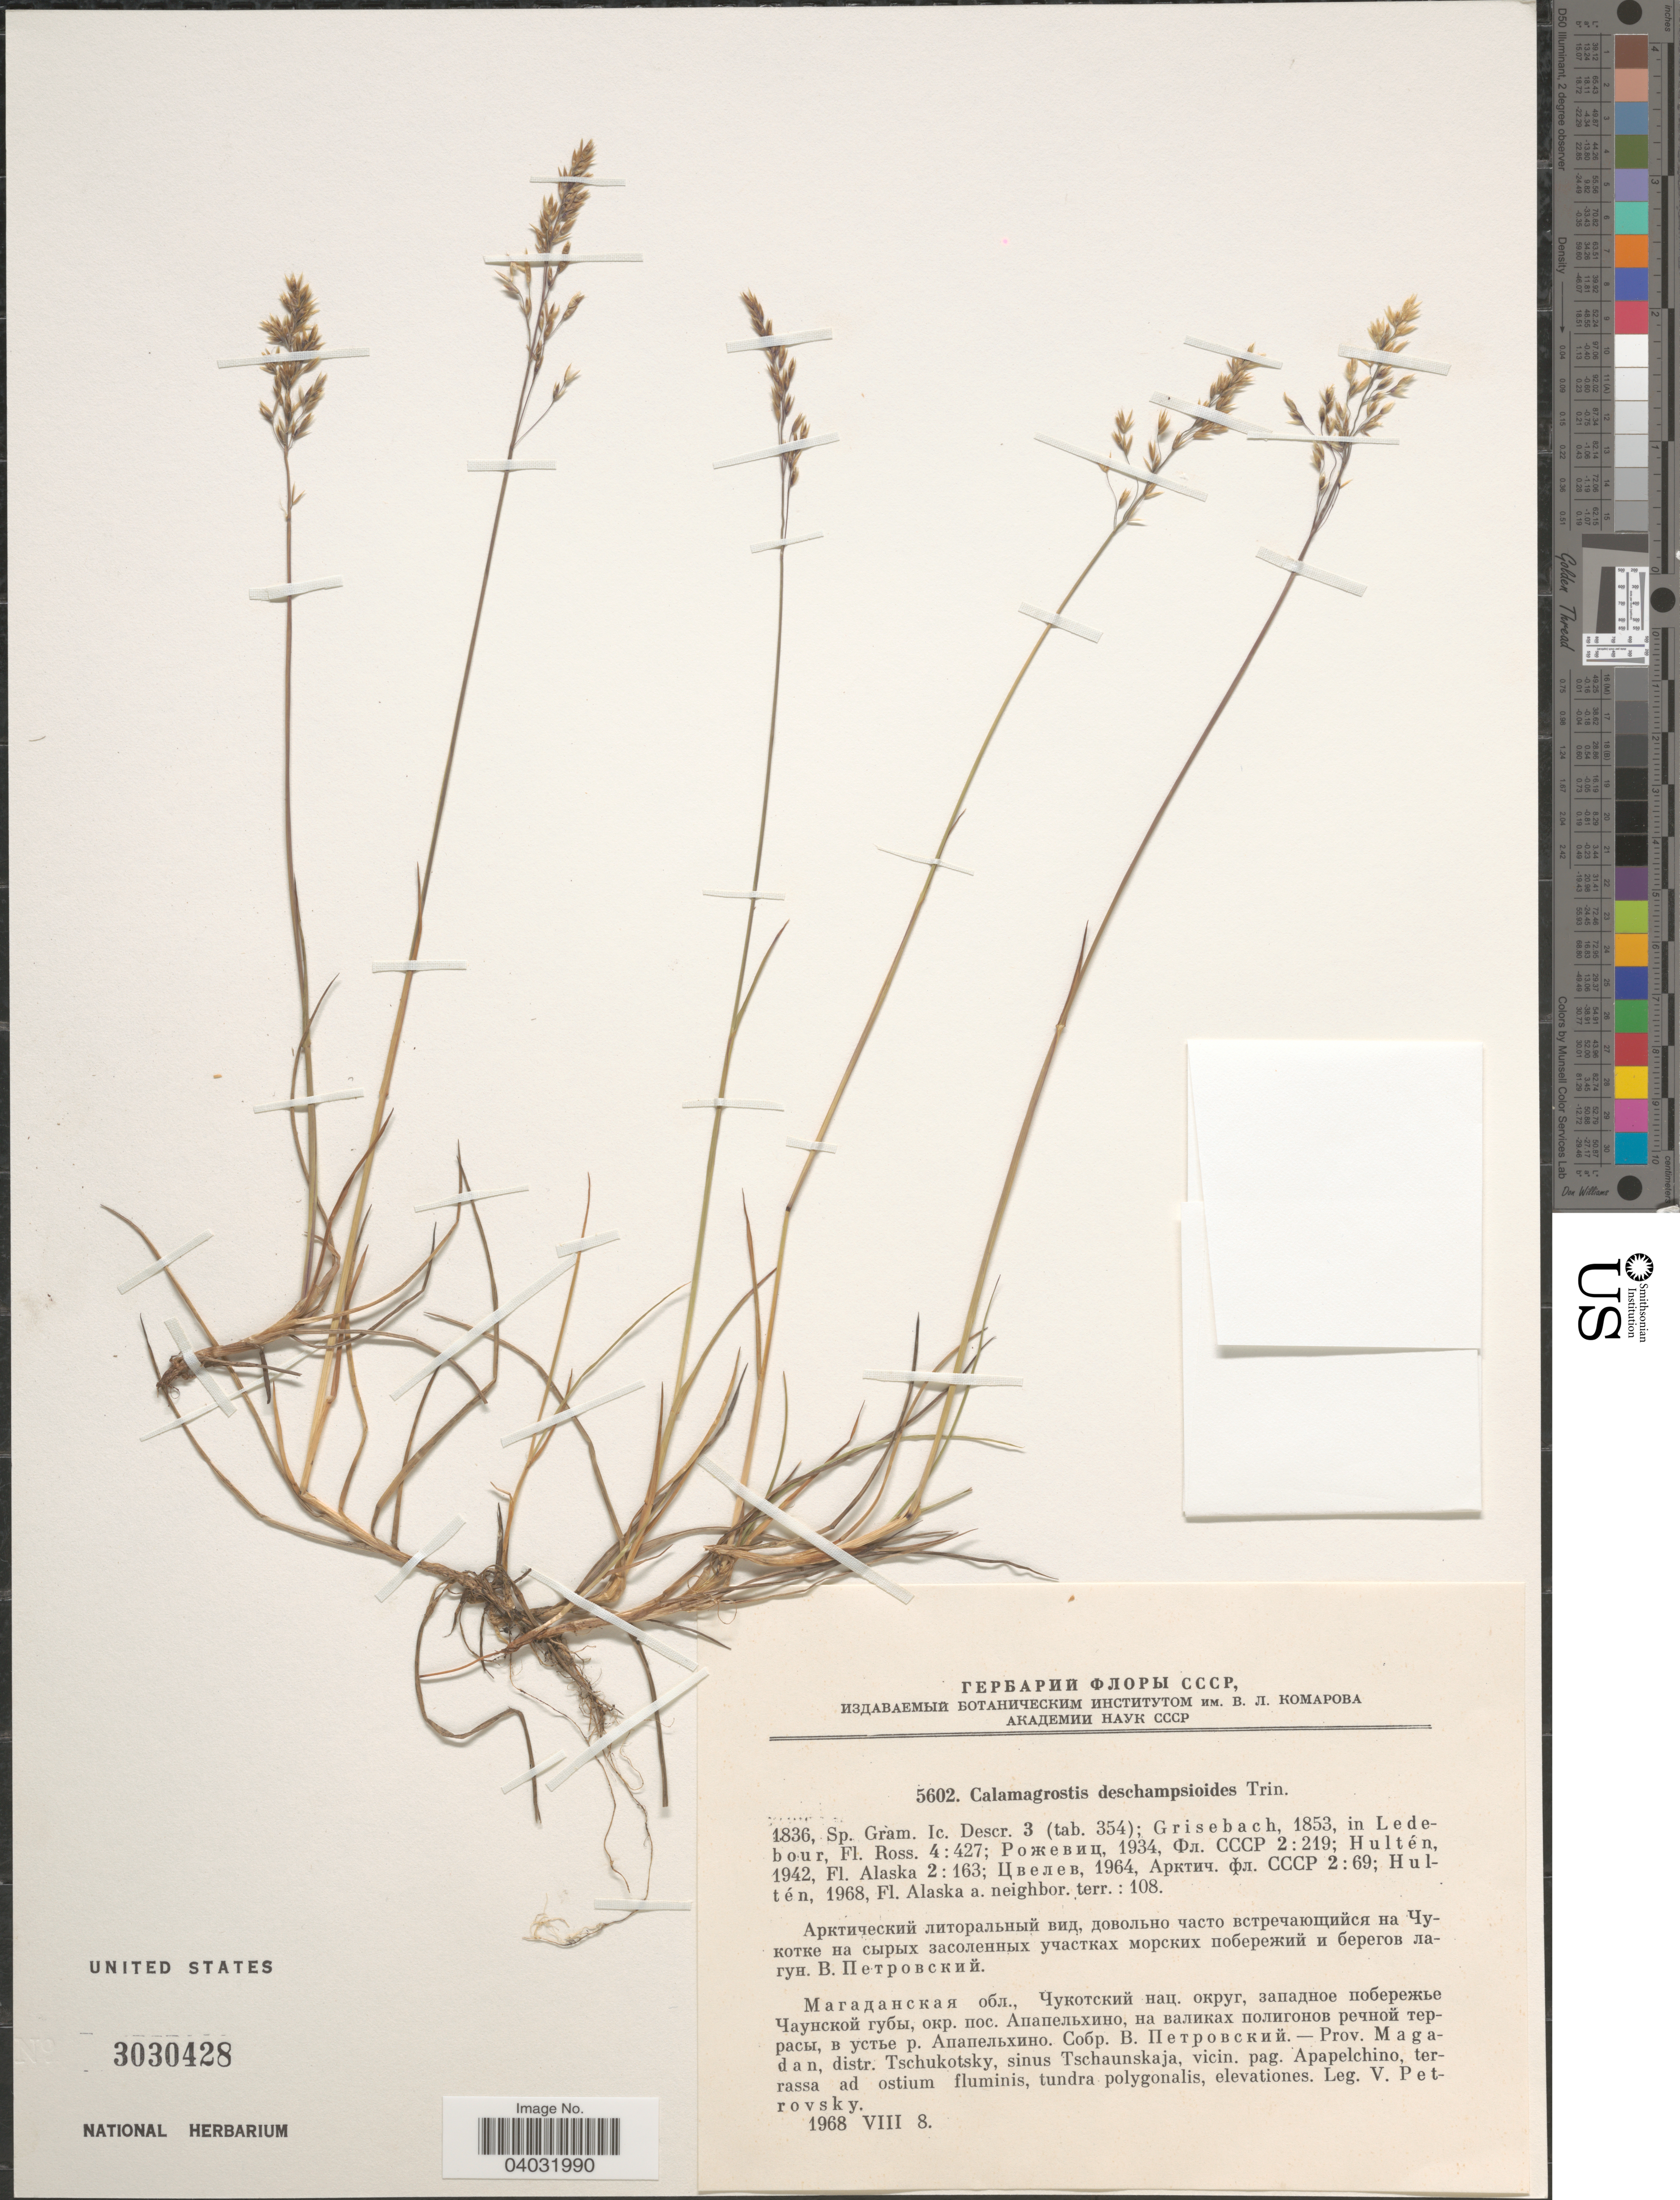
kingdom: Plantae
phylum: Tracheophyta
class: Liliopsida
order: Poales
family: Poaceae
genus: Calamagrostis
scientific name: Calamagrostis deschampsioides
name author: Trin.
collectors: V. Petrovsky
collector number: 5602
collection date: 1968-08-08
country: Russian Federation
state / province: Magadan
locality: X - Prov. Magadan, distr. Tschukotsky, sinus Tschaunskaja, vicin. pag. Apapelchino.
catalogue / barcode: US 3030428